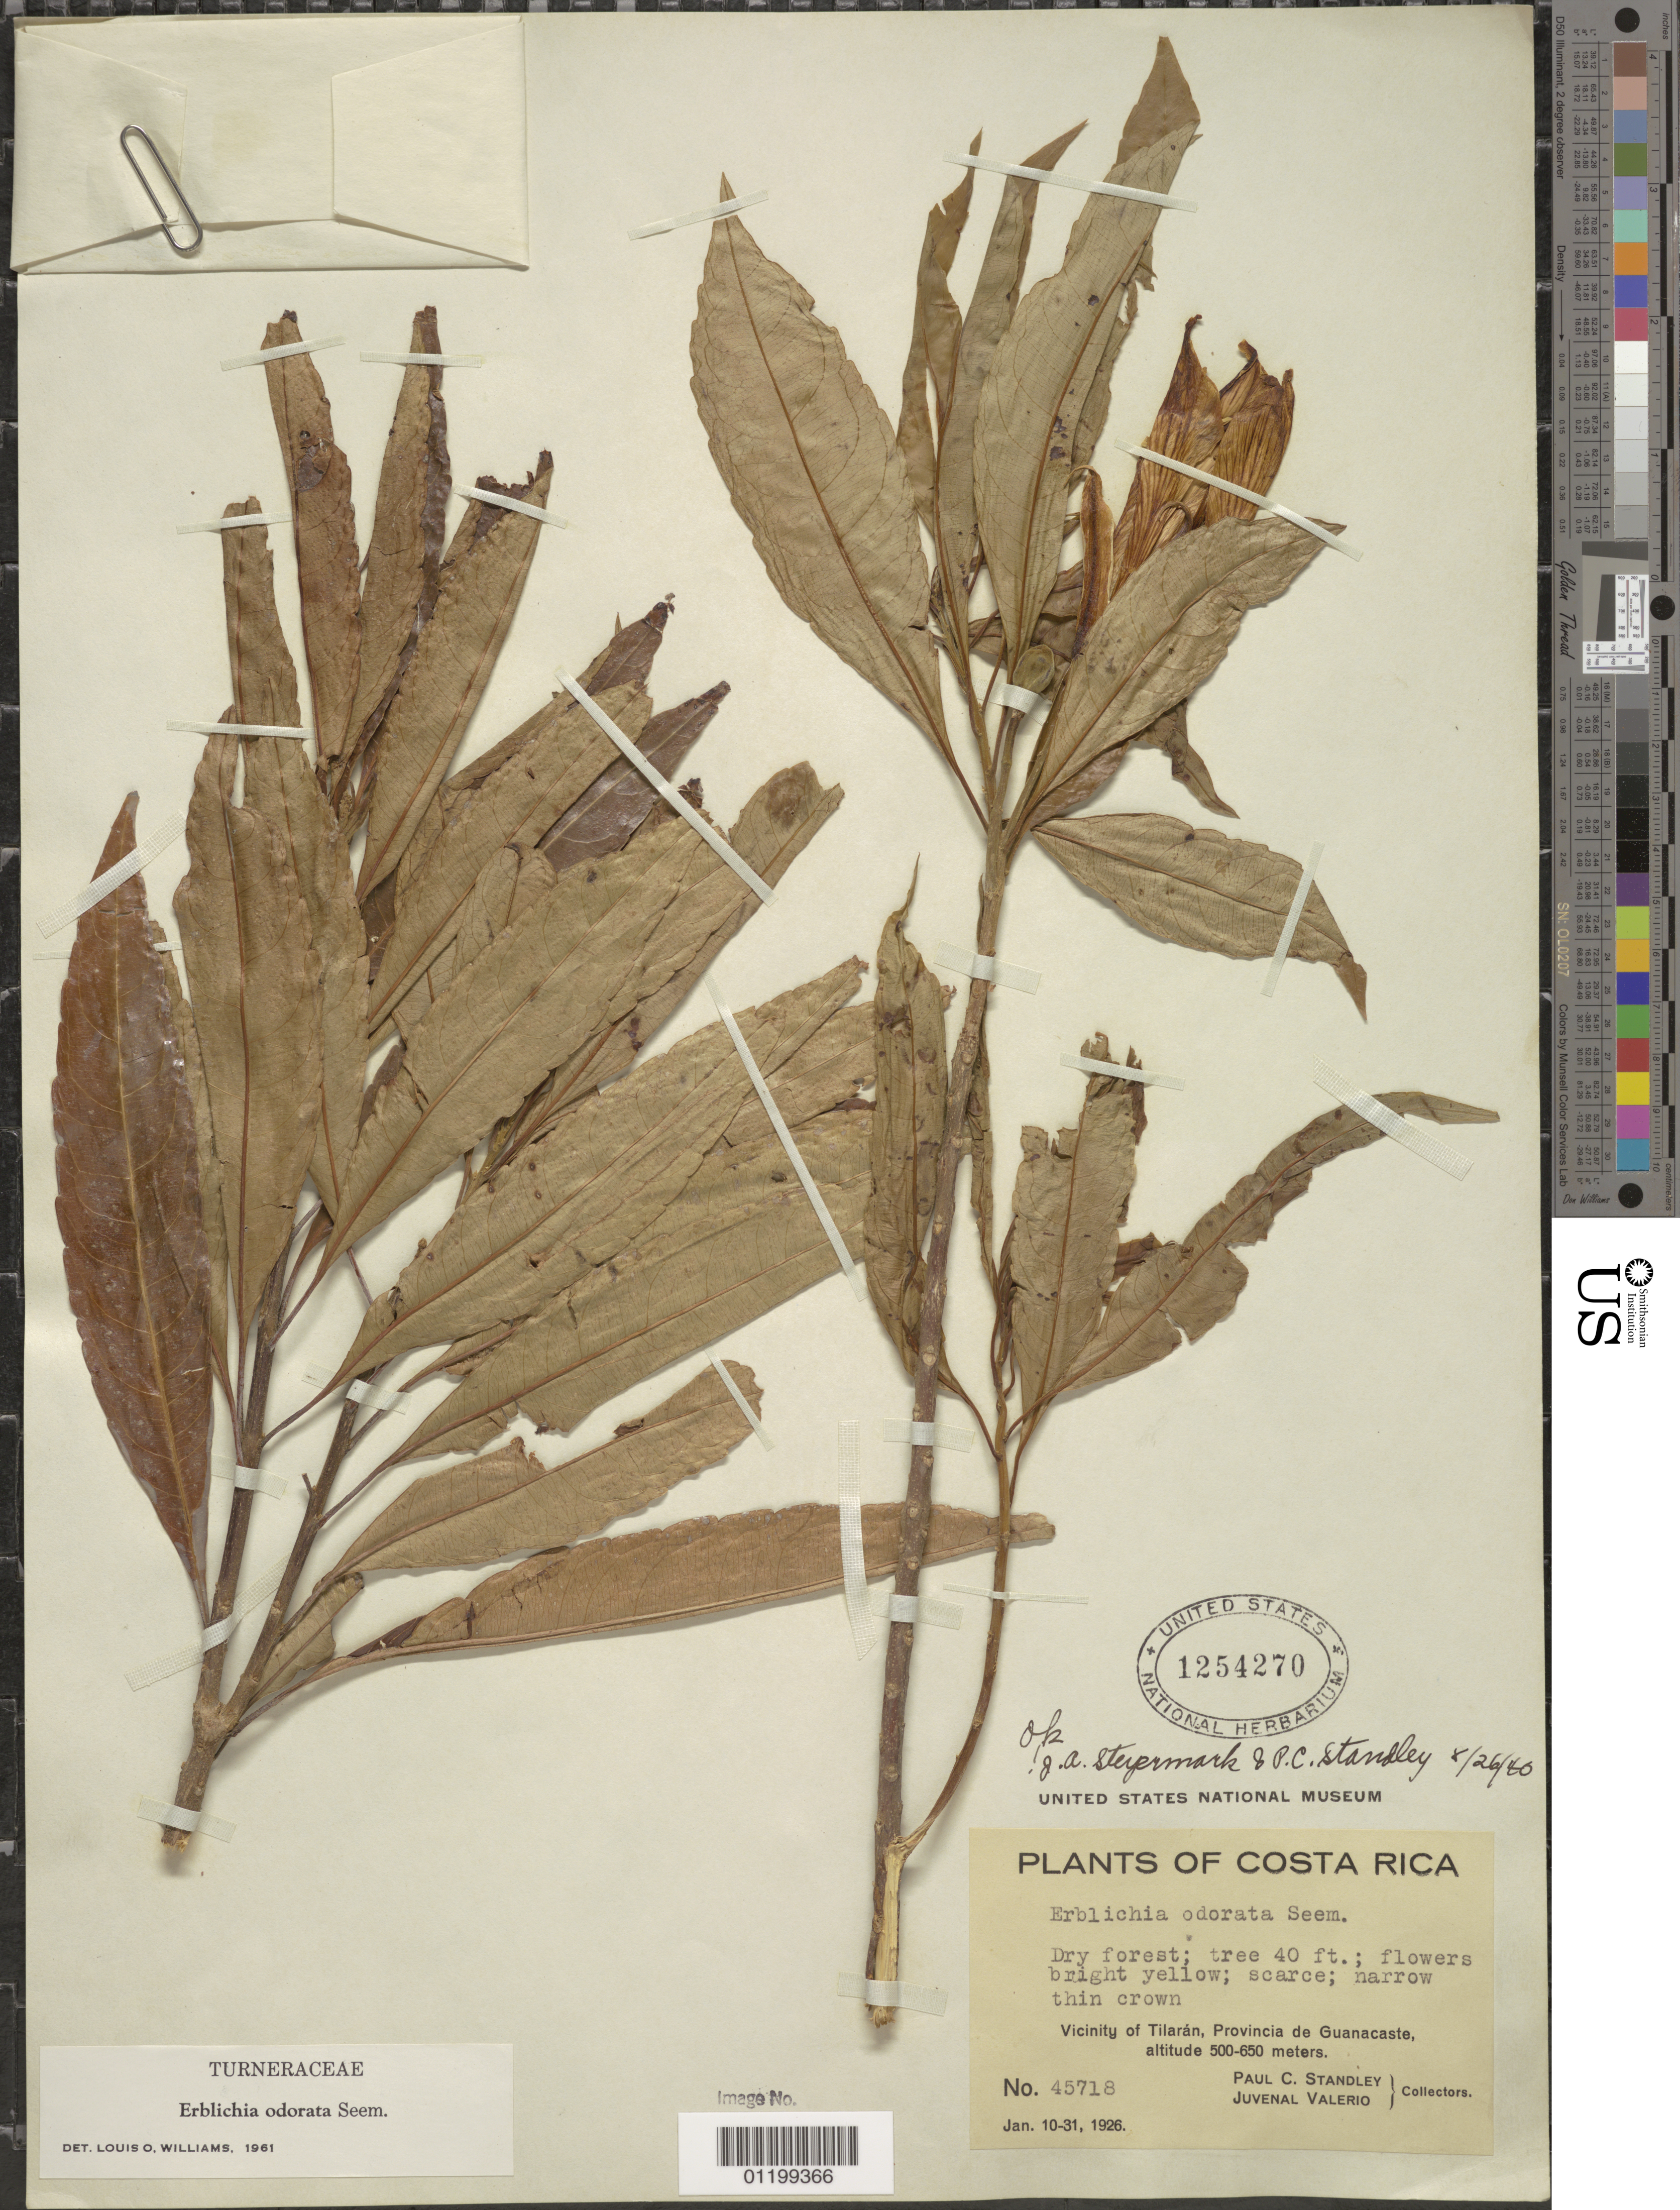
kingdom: Plantae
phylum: Tracheophyta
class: Magnoliopsida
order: Malpighiales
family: Turneraceae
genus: Erblichia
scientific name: Erblichia odorata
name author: Seem.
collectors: P. C. Standley & J. Valerio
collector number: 45718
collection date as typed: Jan. 10-31, 1926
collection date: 1926-01-10/1926-01-31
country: Costa Rica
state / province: Guanacaste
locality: Vicinity of Tilarán, Provincia de Guanacaste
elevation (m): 500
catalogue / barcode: US 1254270